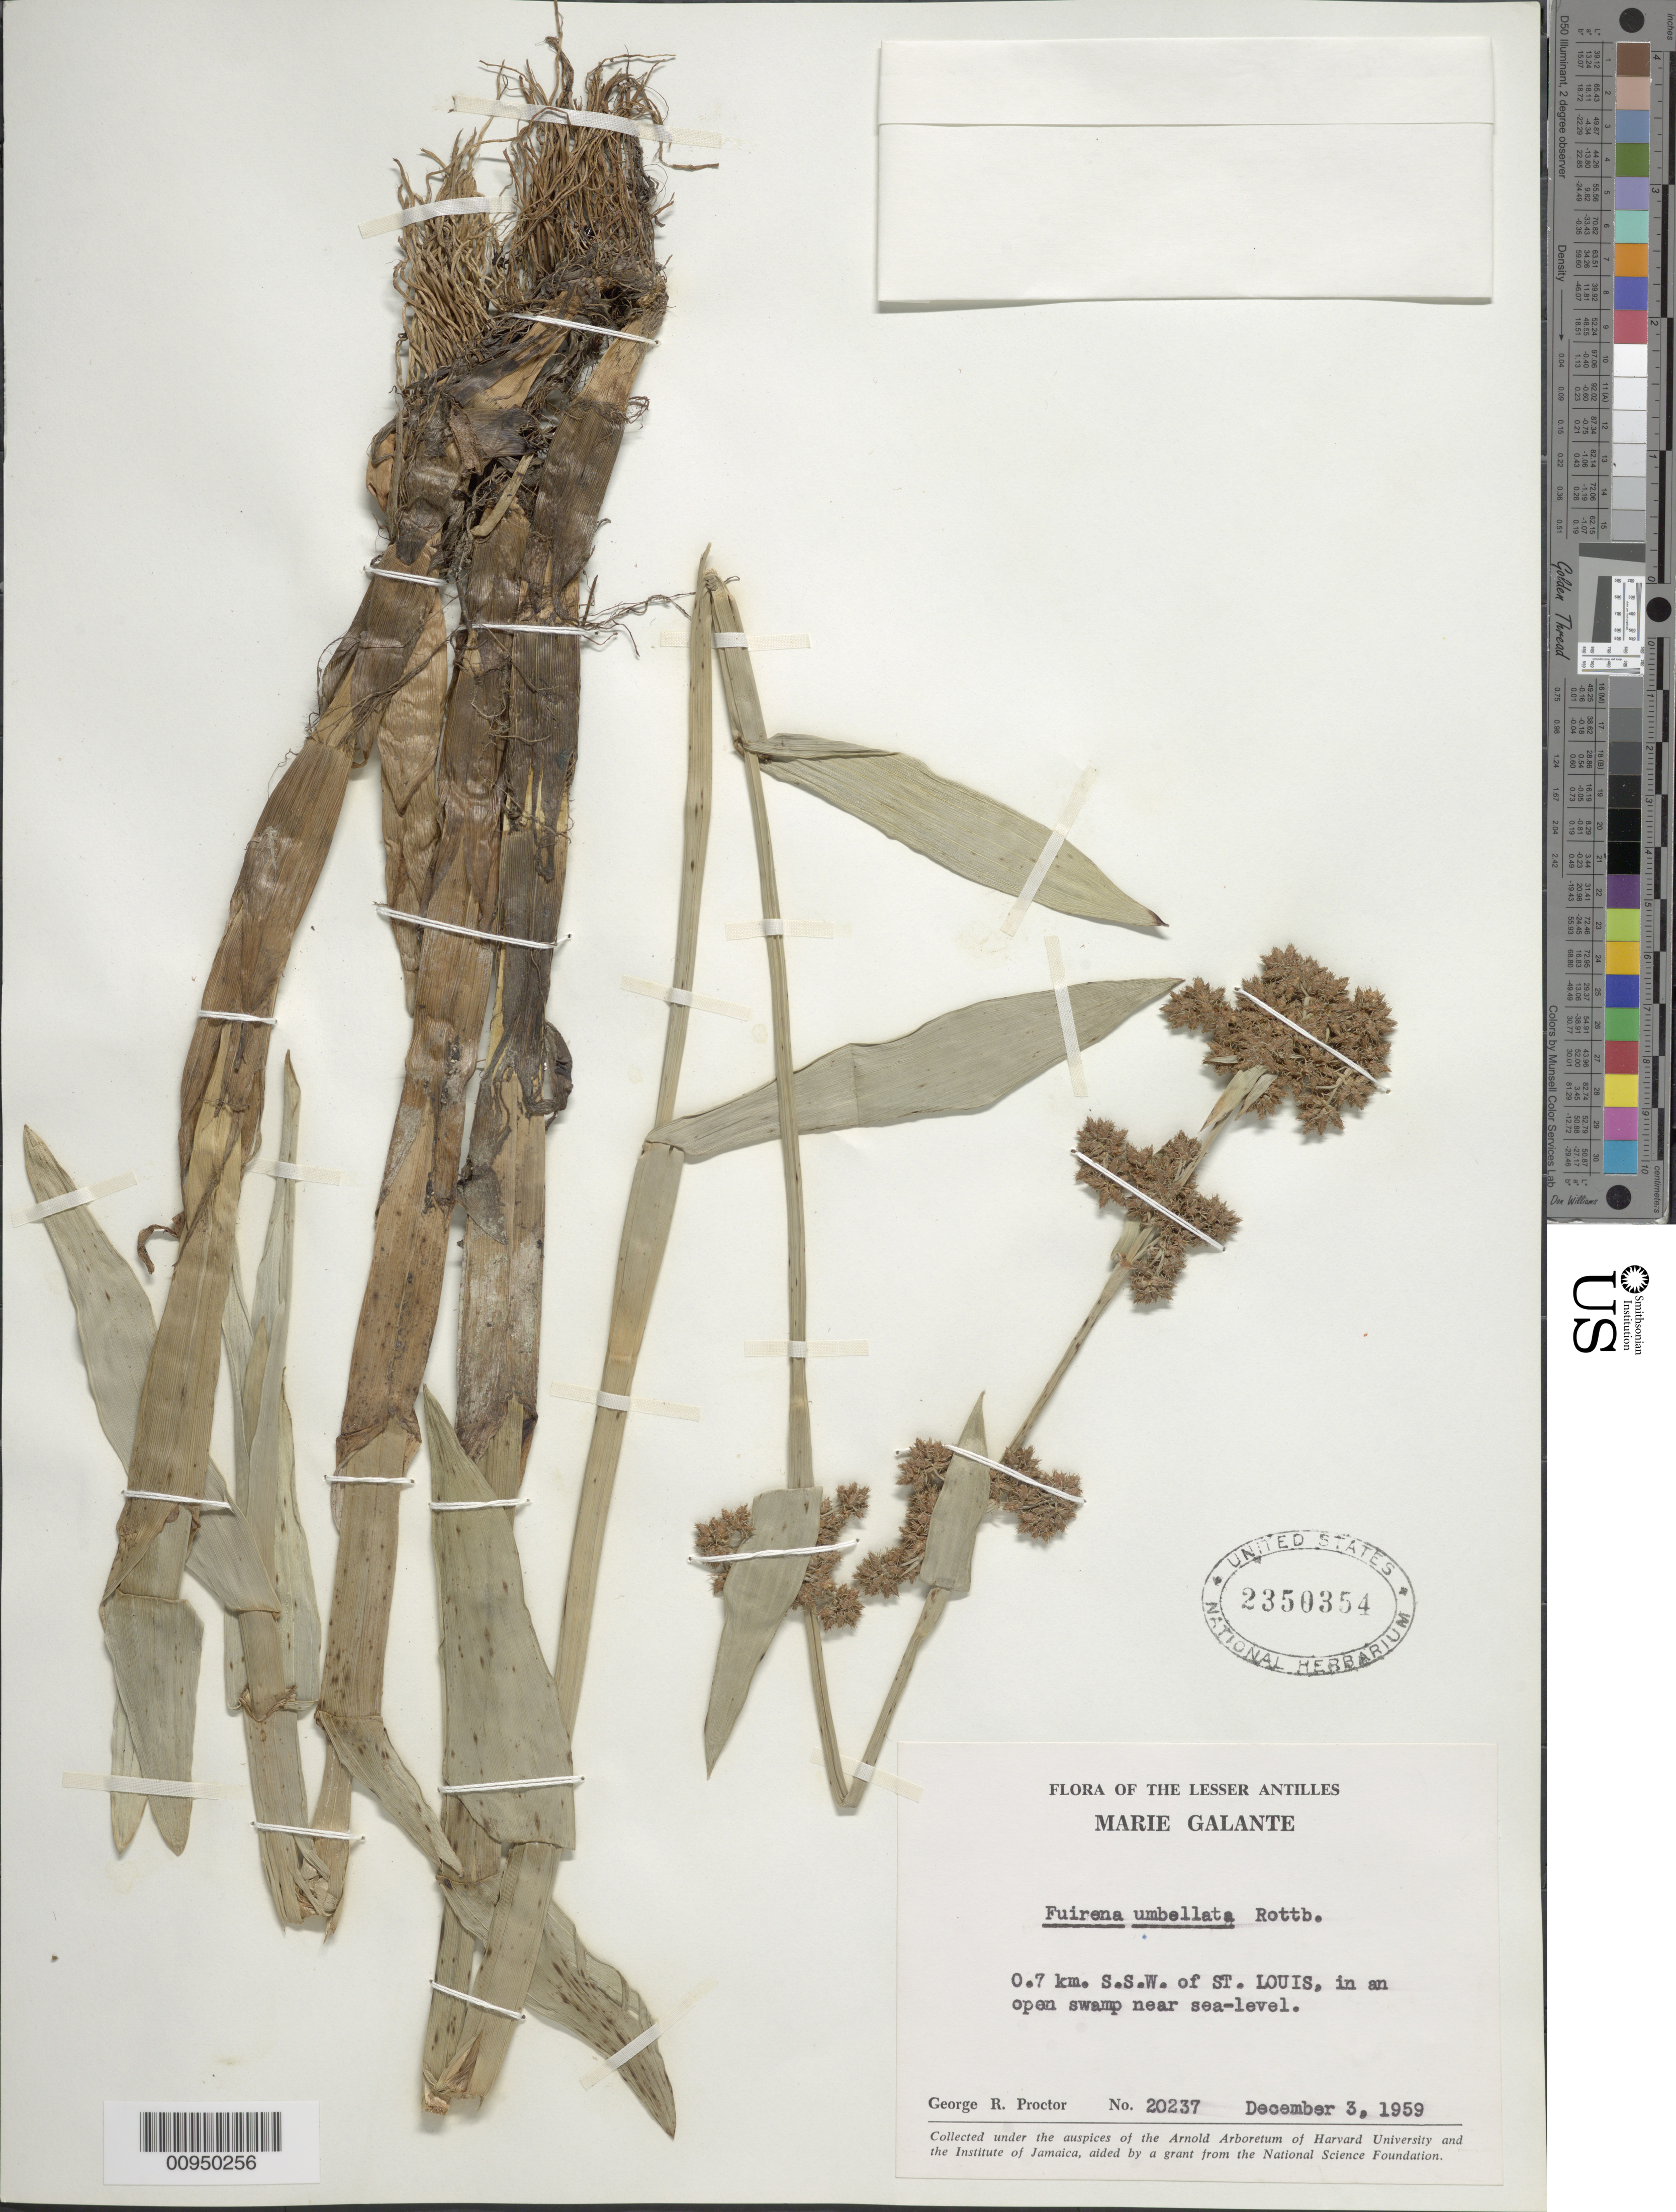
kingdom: Plantae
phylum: Tracheophyta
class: Liliopsida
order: Poales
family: Cyperaceae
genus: Fuirena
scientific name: Fuirena umbellata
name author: Rottb.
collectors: G. R. Proctor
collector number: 20237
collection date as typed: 03 Dec 1959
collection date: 1959-12-03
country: Guadeloupe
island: Marie Galante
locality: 0.7 km SSW of St. Louis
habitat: In an open swamp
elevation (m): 0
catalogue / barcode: US 2350354